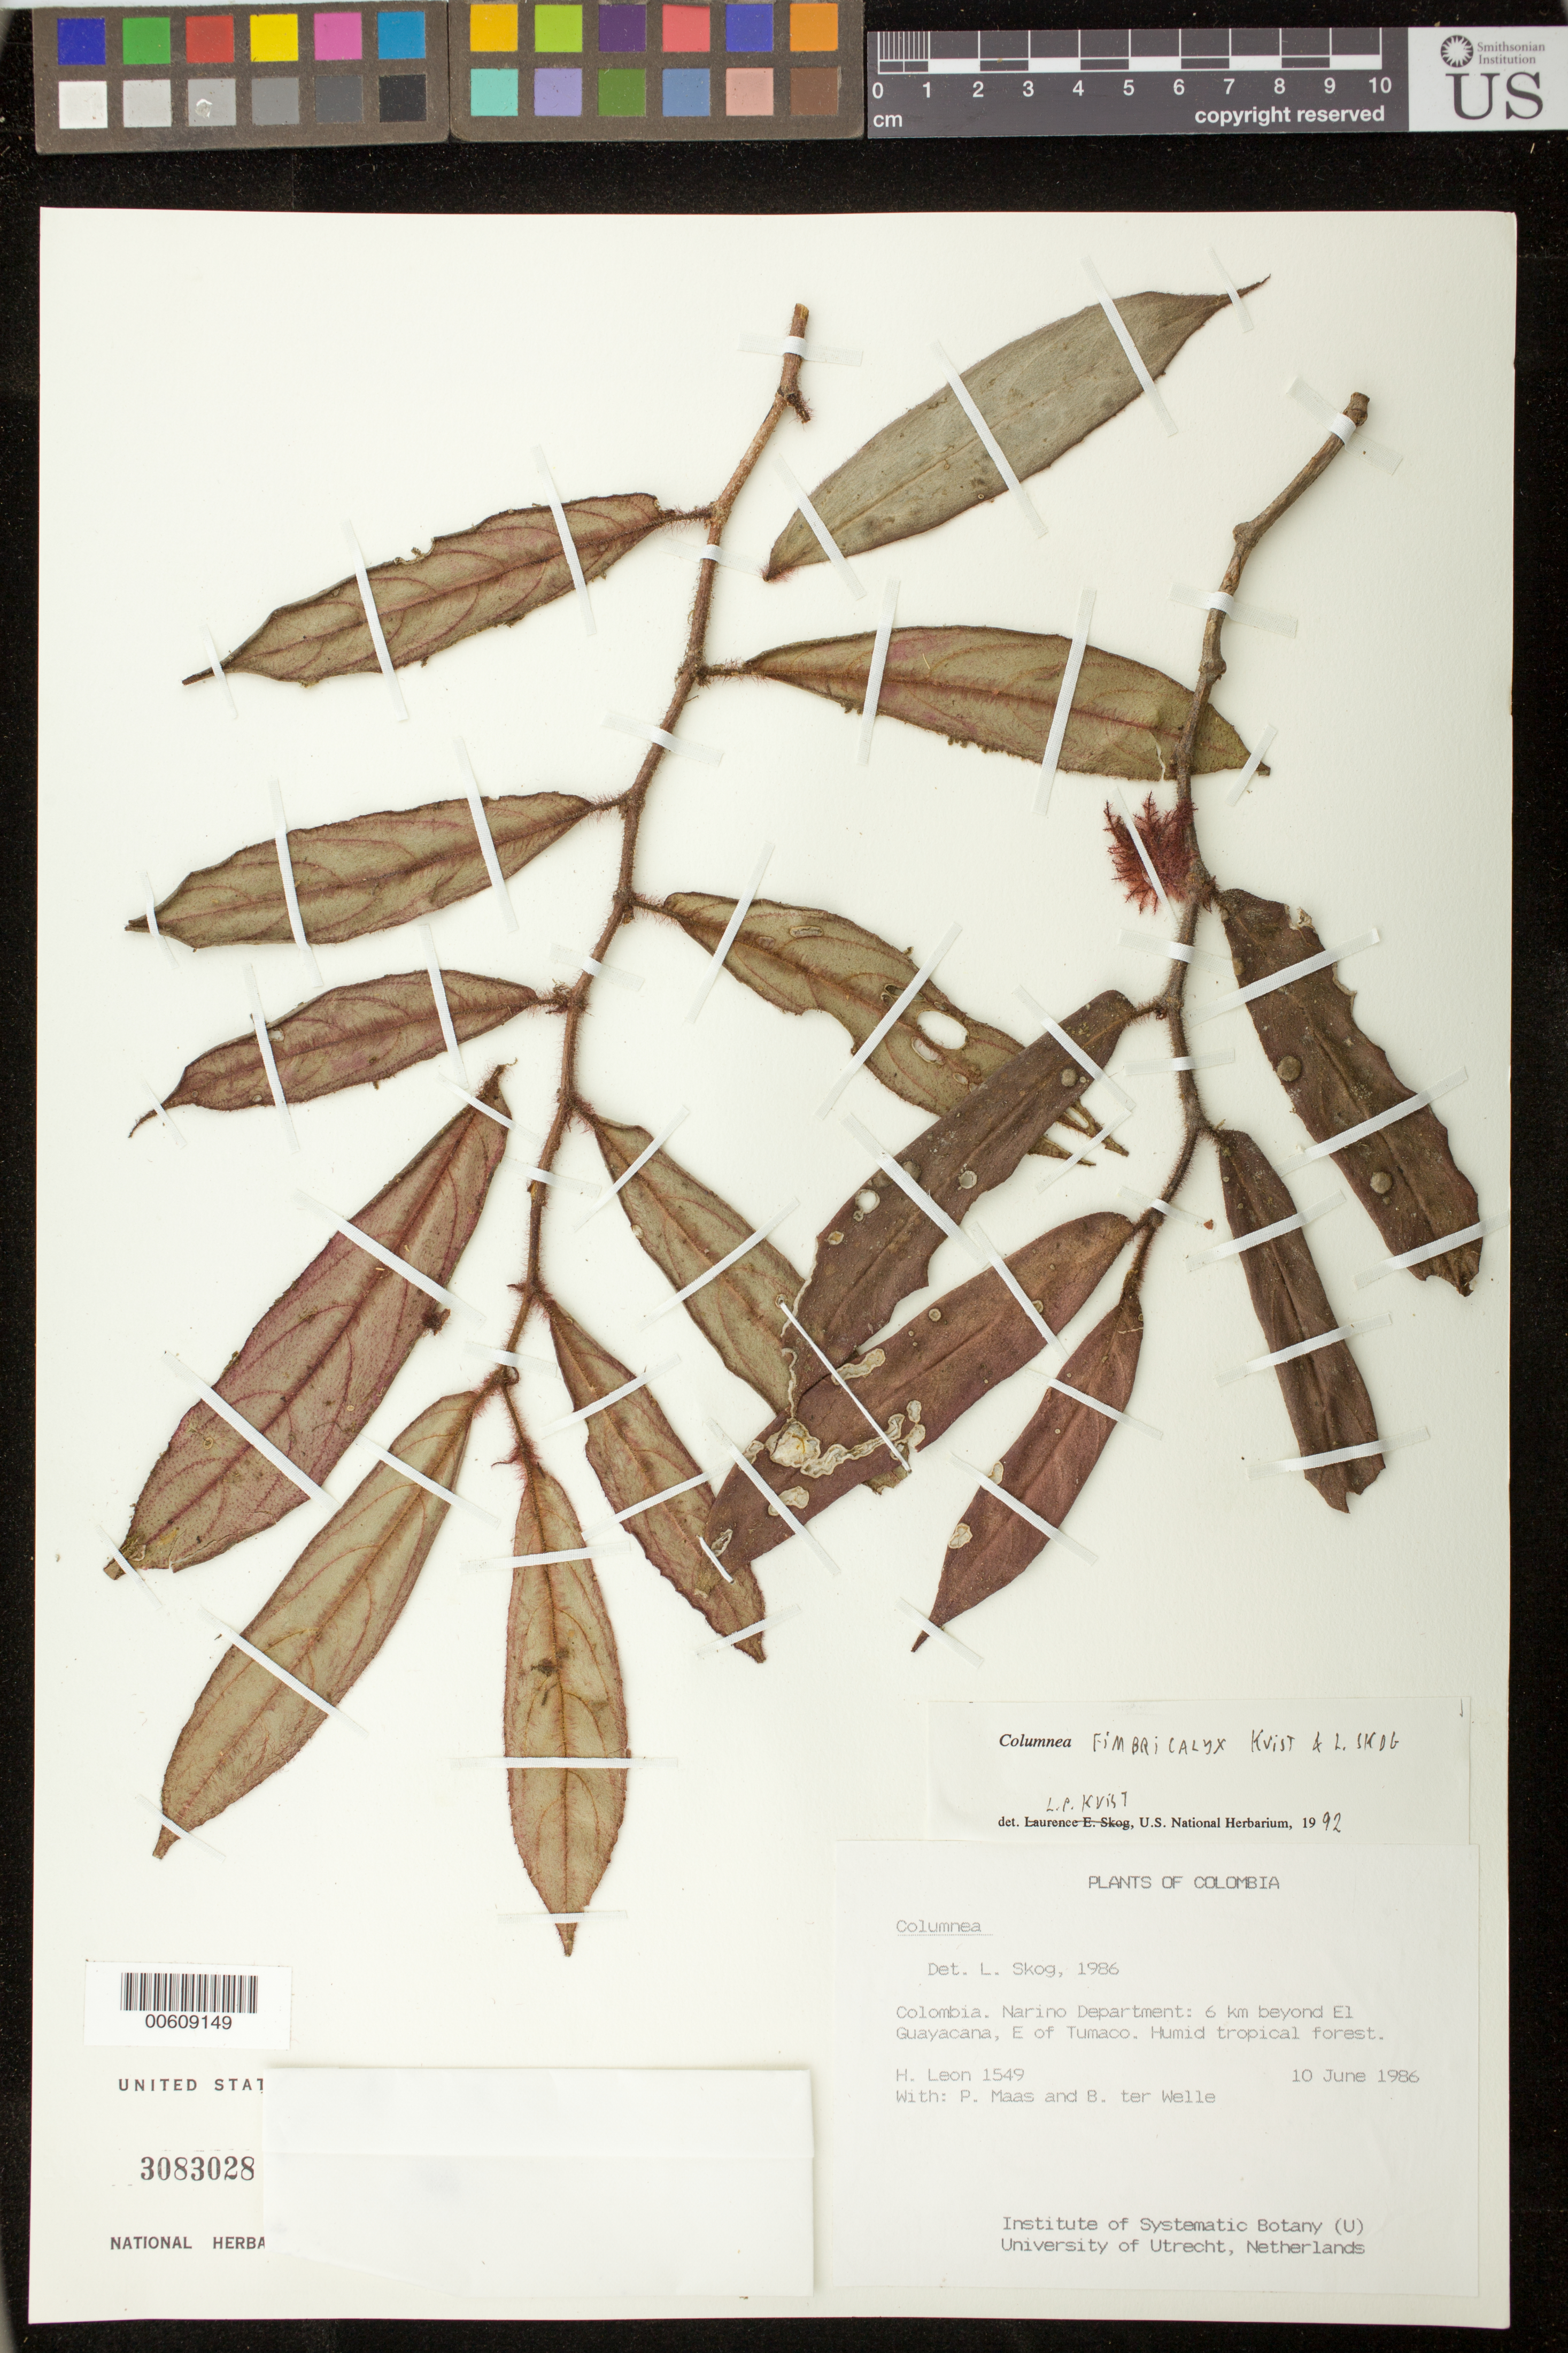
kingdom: Plantae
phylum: Tracheophyta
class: Magnoliopsida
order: Lamiales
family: Gesneriaceae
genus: Columnea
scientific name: Columnea fimbricalyx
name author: L.P. Kvist & L.E. Skog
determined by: Kvist, L. P., (US), Smithsonian Institution - National Museum of Natural History (UNITED STATES)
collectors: H. León, P. Maas & B. ter Welle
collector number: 1549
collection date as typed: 10 Jun 1986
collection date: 1986-06-10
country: Colombia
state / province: Nariño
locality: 6 km beyond El Guayacana, E of Tumaco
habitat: Humid tropical forest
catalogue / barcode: US 3083028